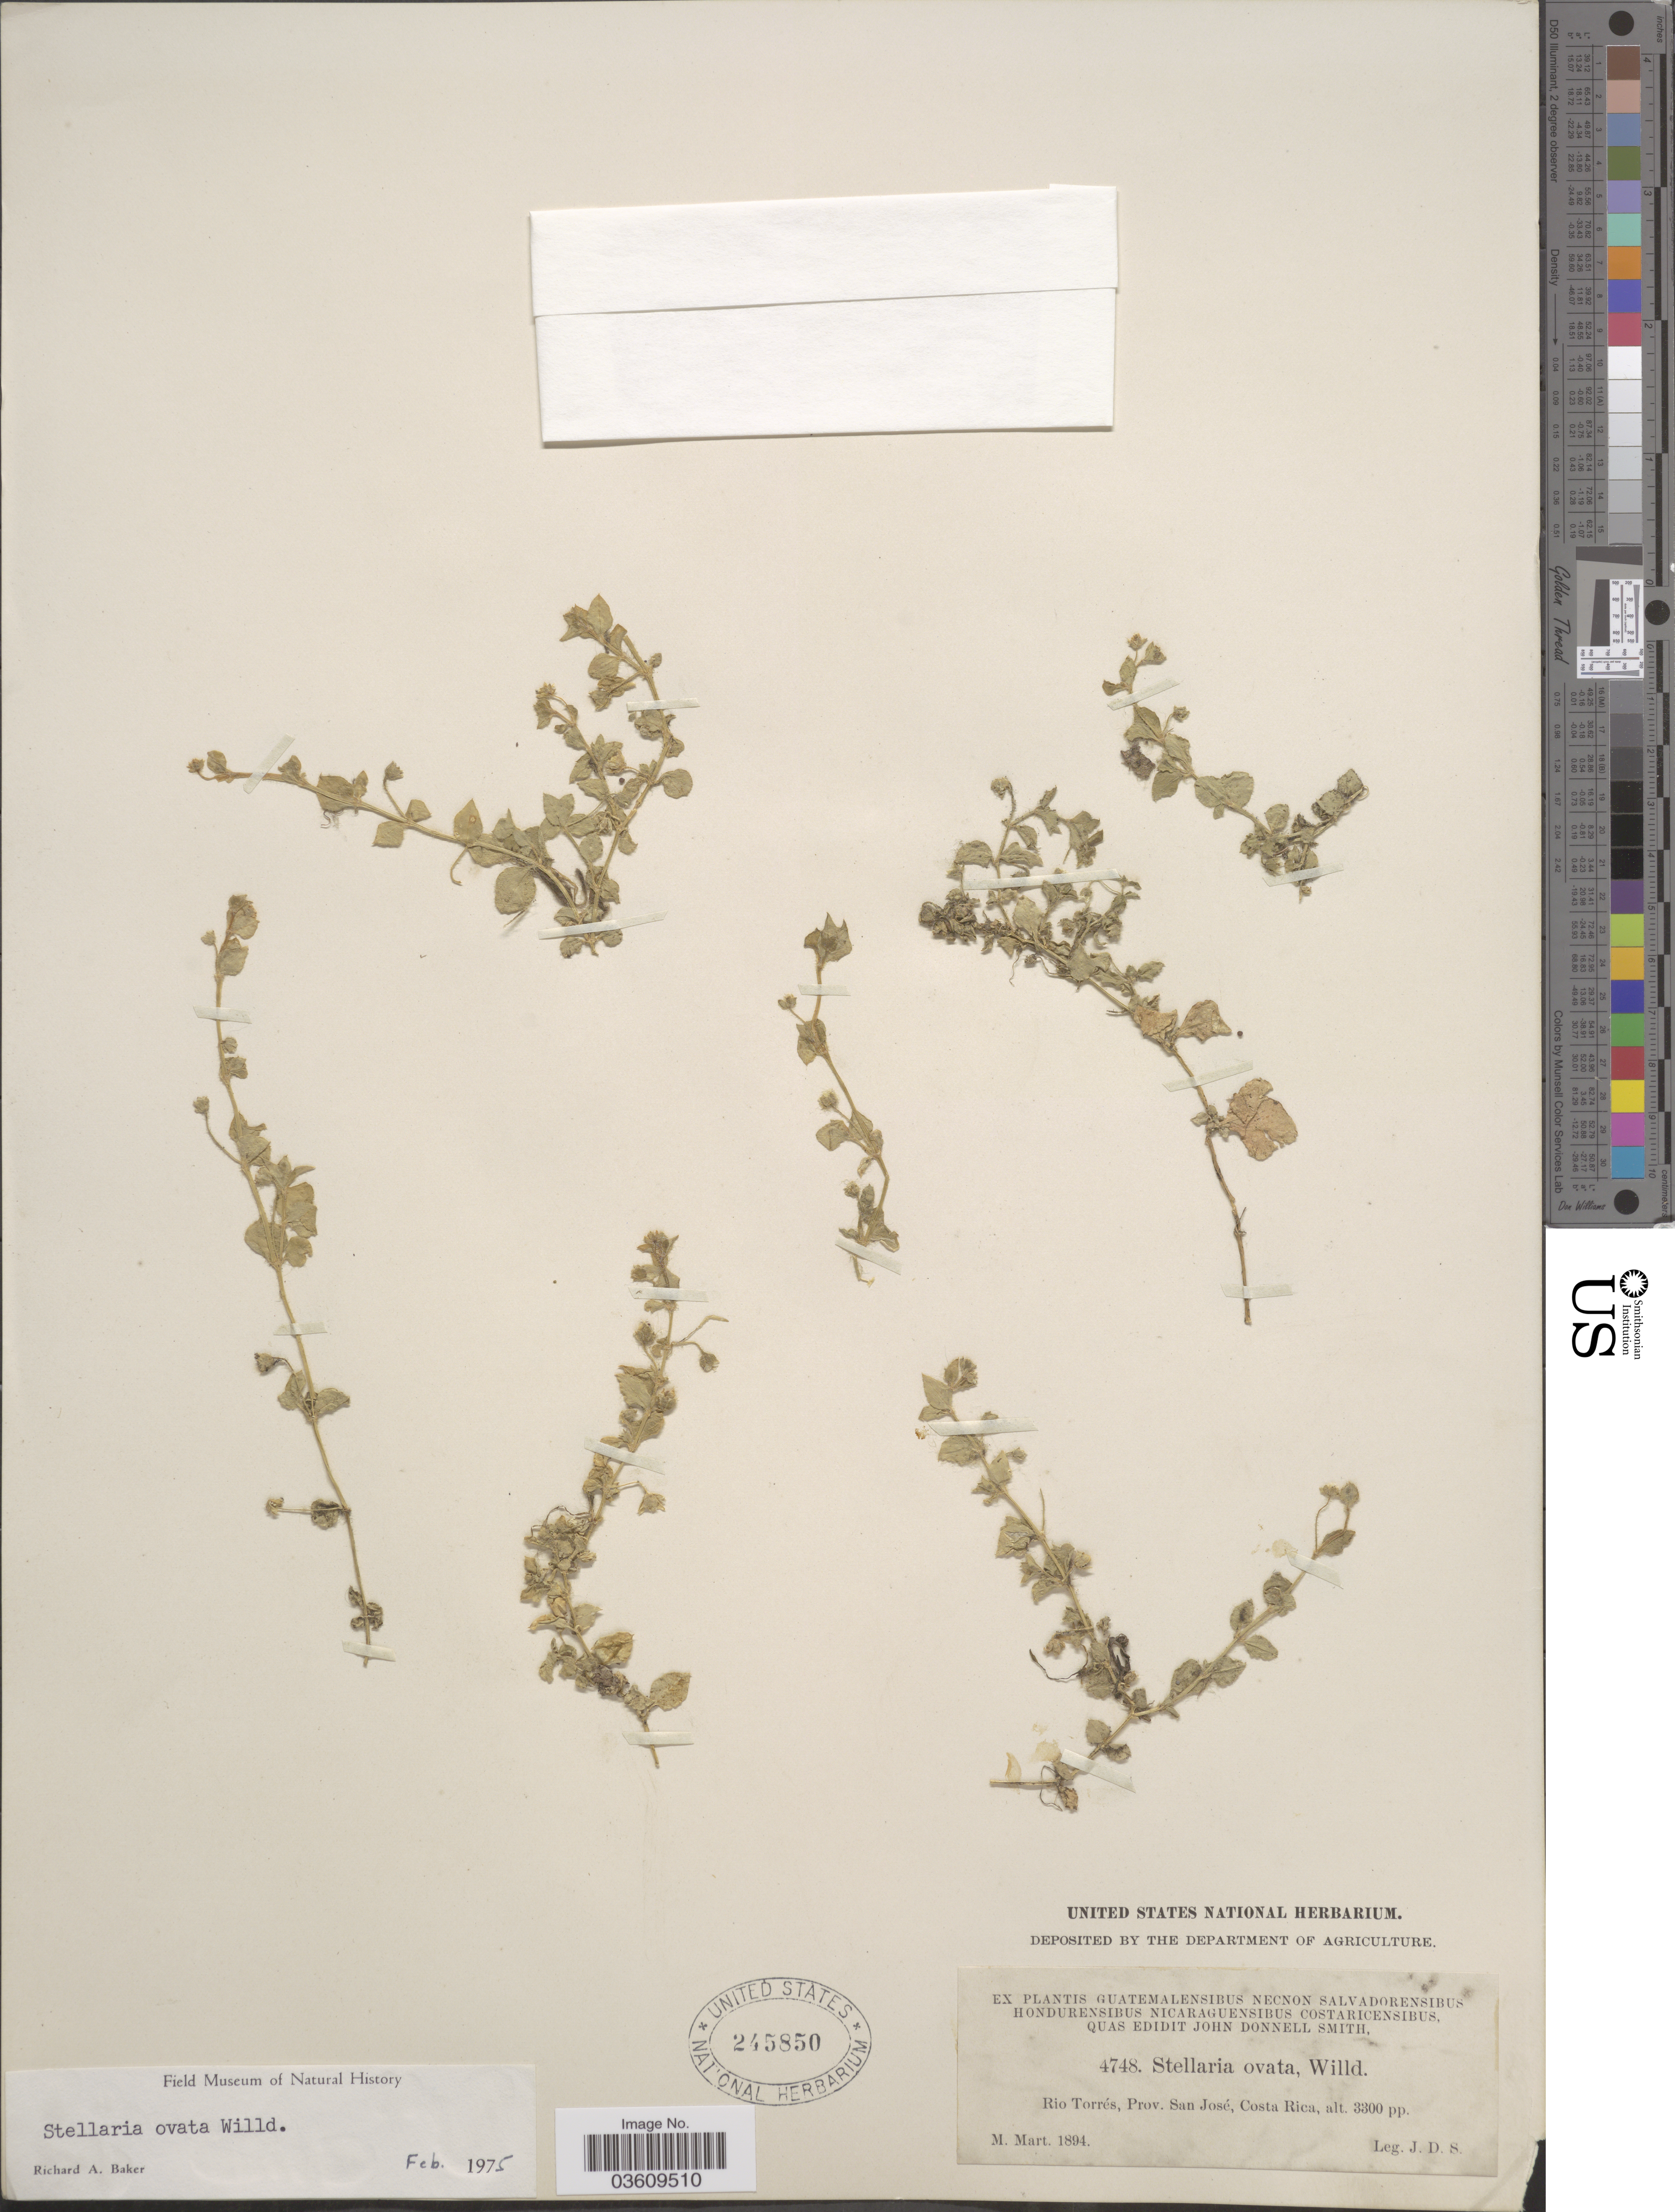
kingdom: Plantae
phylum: Tracheophyta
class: Magnoliopsida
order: Caryophyllales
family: Caryophyllaceae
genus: Stellaria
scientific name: Stellaria ovata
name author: Willd.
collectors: J. Donnell Smith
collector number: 4748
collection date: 1894-03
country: Costa Rica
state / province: San José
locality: Rio Torrés.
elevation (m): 1006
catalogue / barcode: US 245850